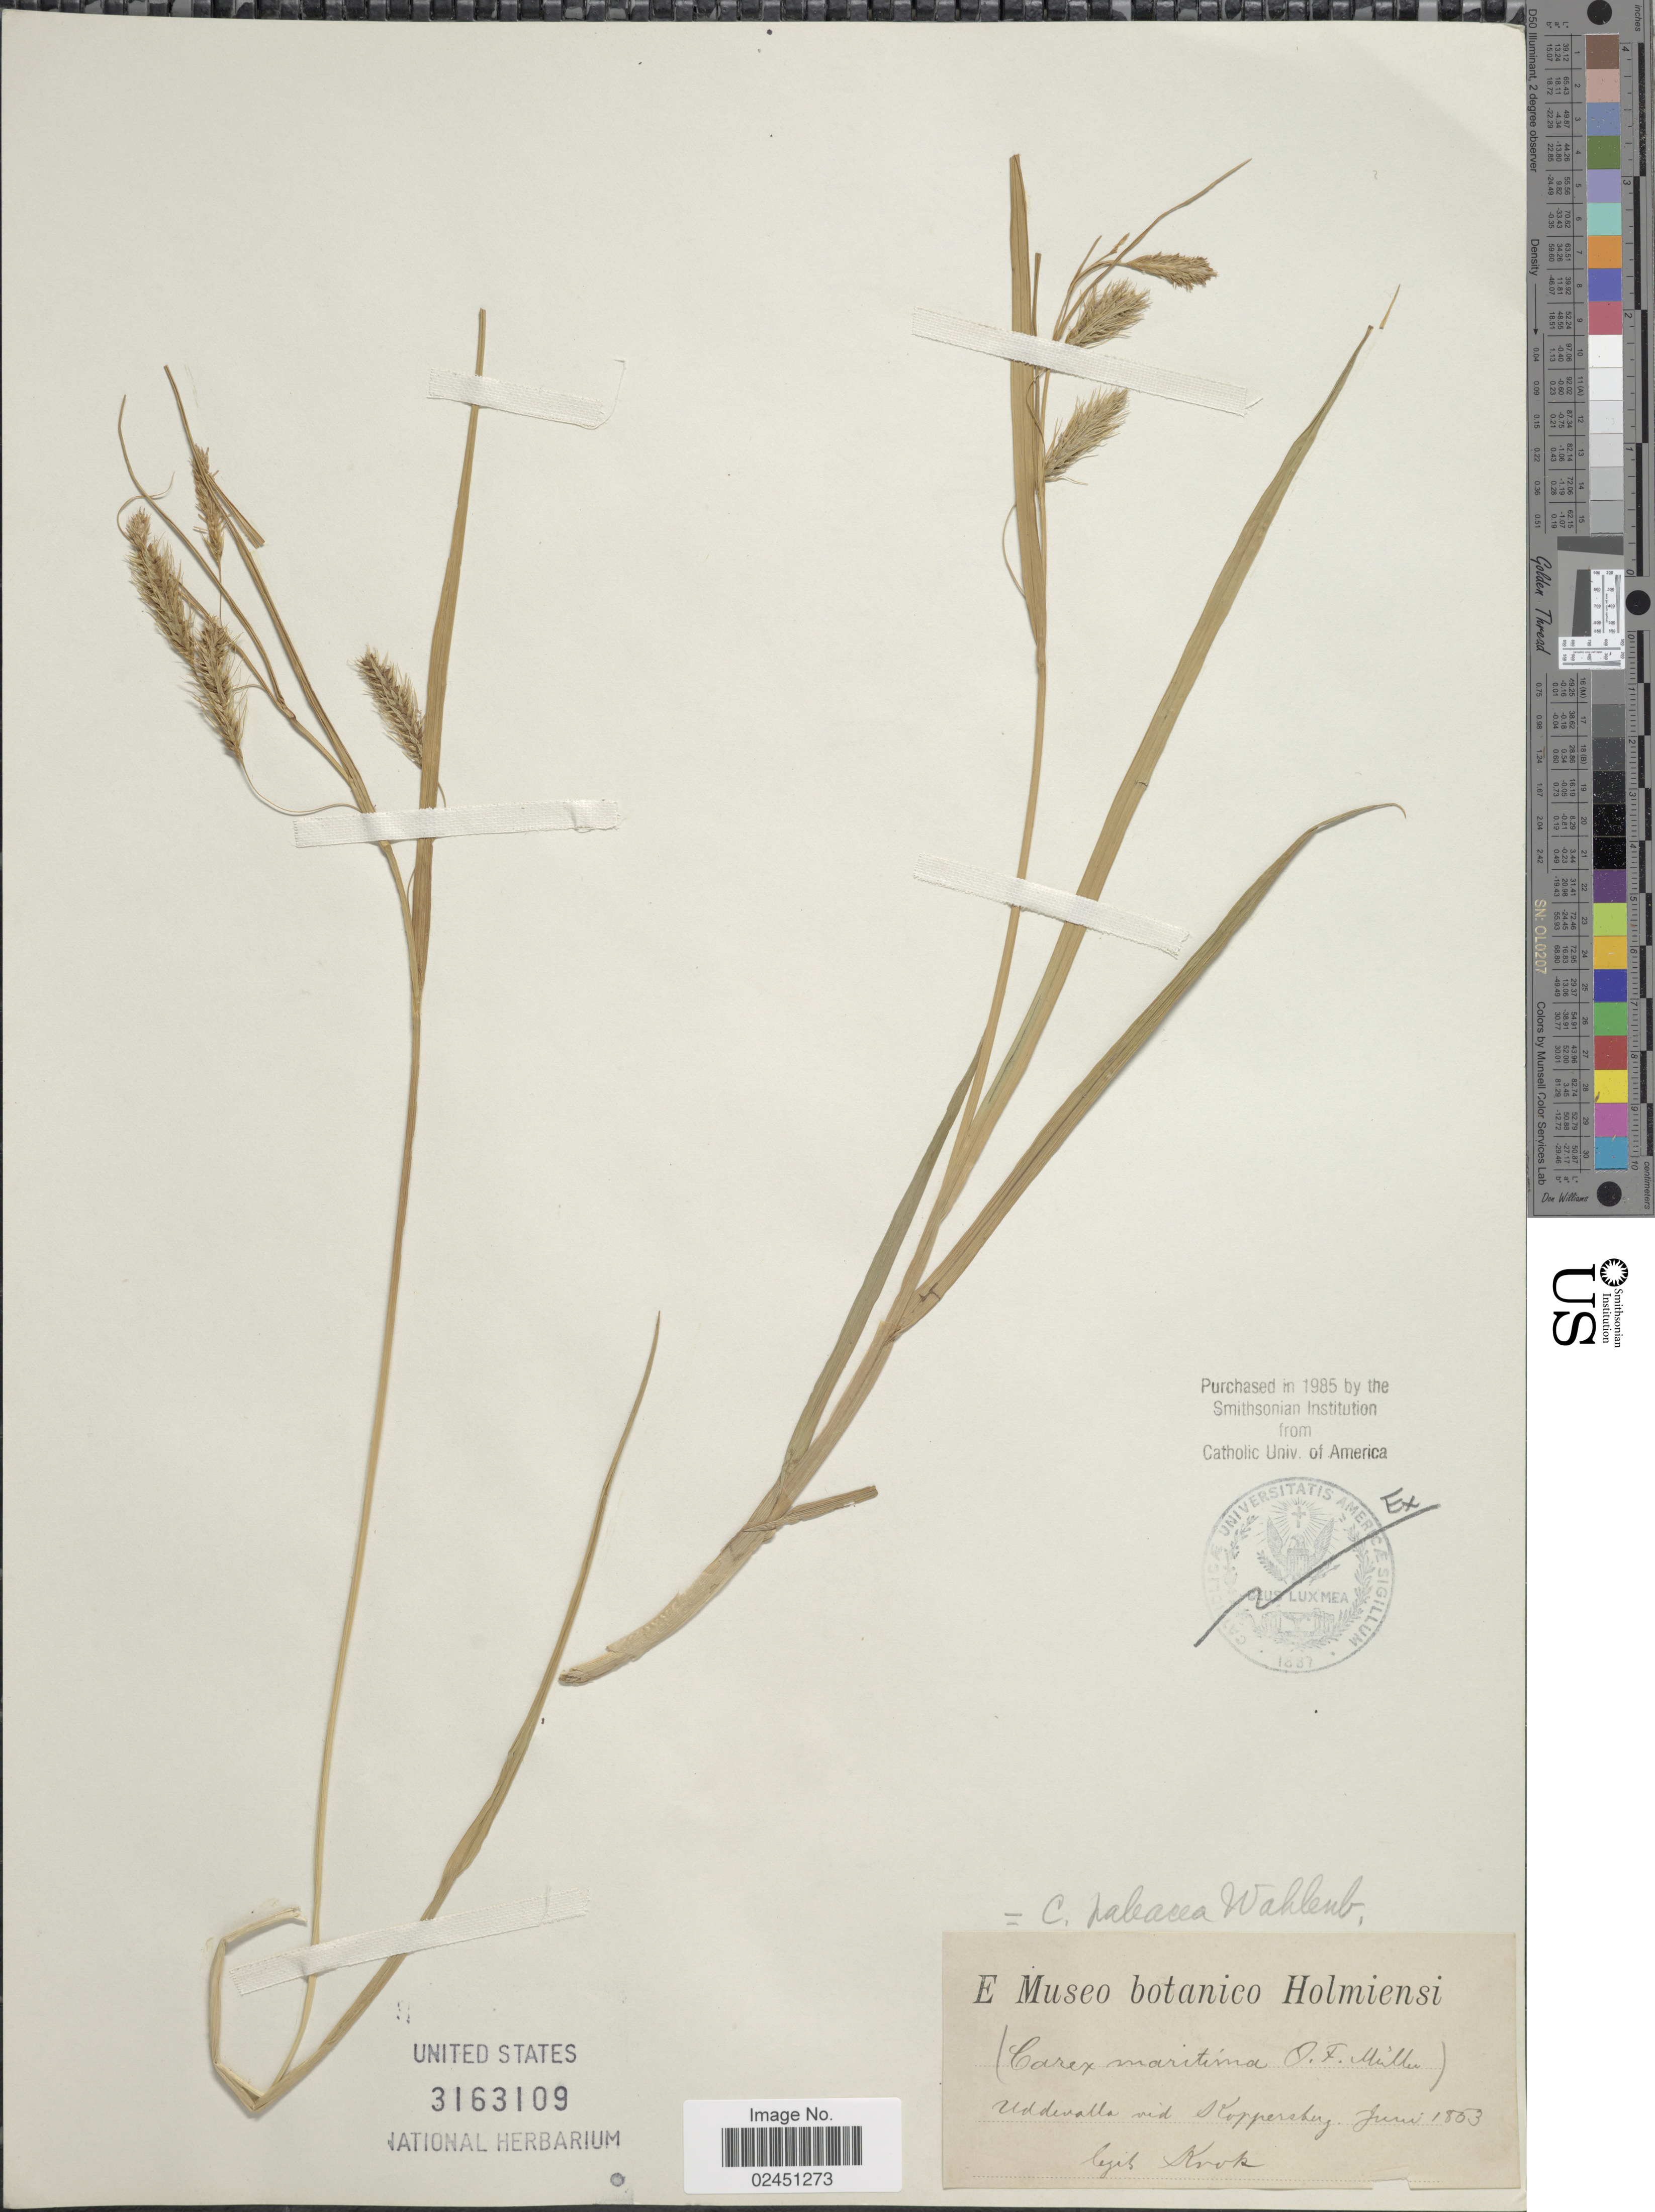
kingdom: Plantae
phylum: Tracheophyta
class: Liliopsida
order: Poales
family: Cyperaceae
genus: Carex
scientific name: Carex paleacea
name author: Schreb. ex Wahlenb.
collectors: T. Krok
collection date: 1853-06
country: Sweden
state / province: Västra Götaland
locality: Uddevalla ved Koppersberg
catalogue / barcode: US 3163109